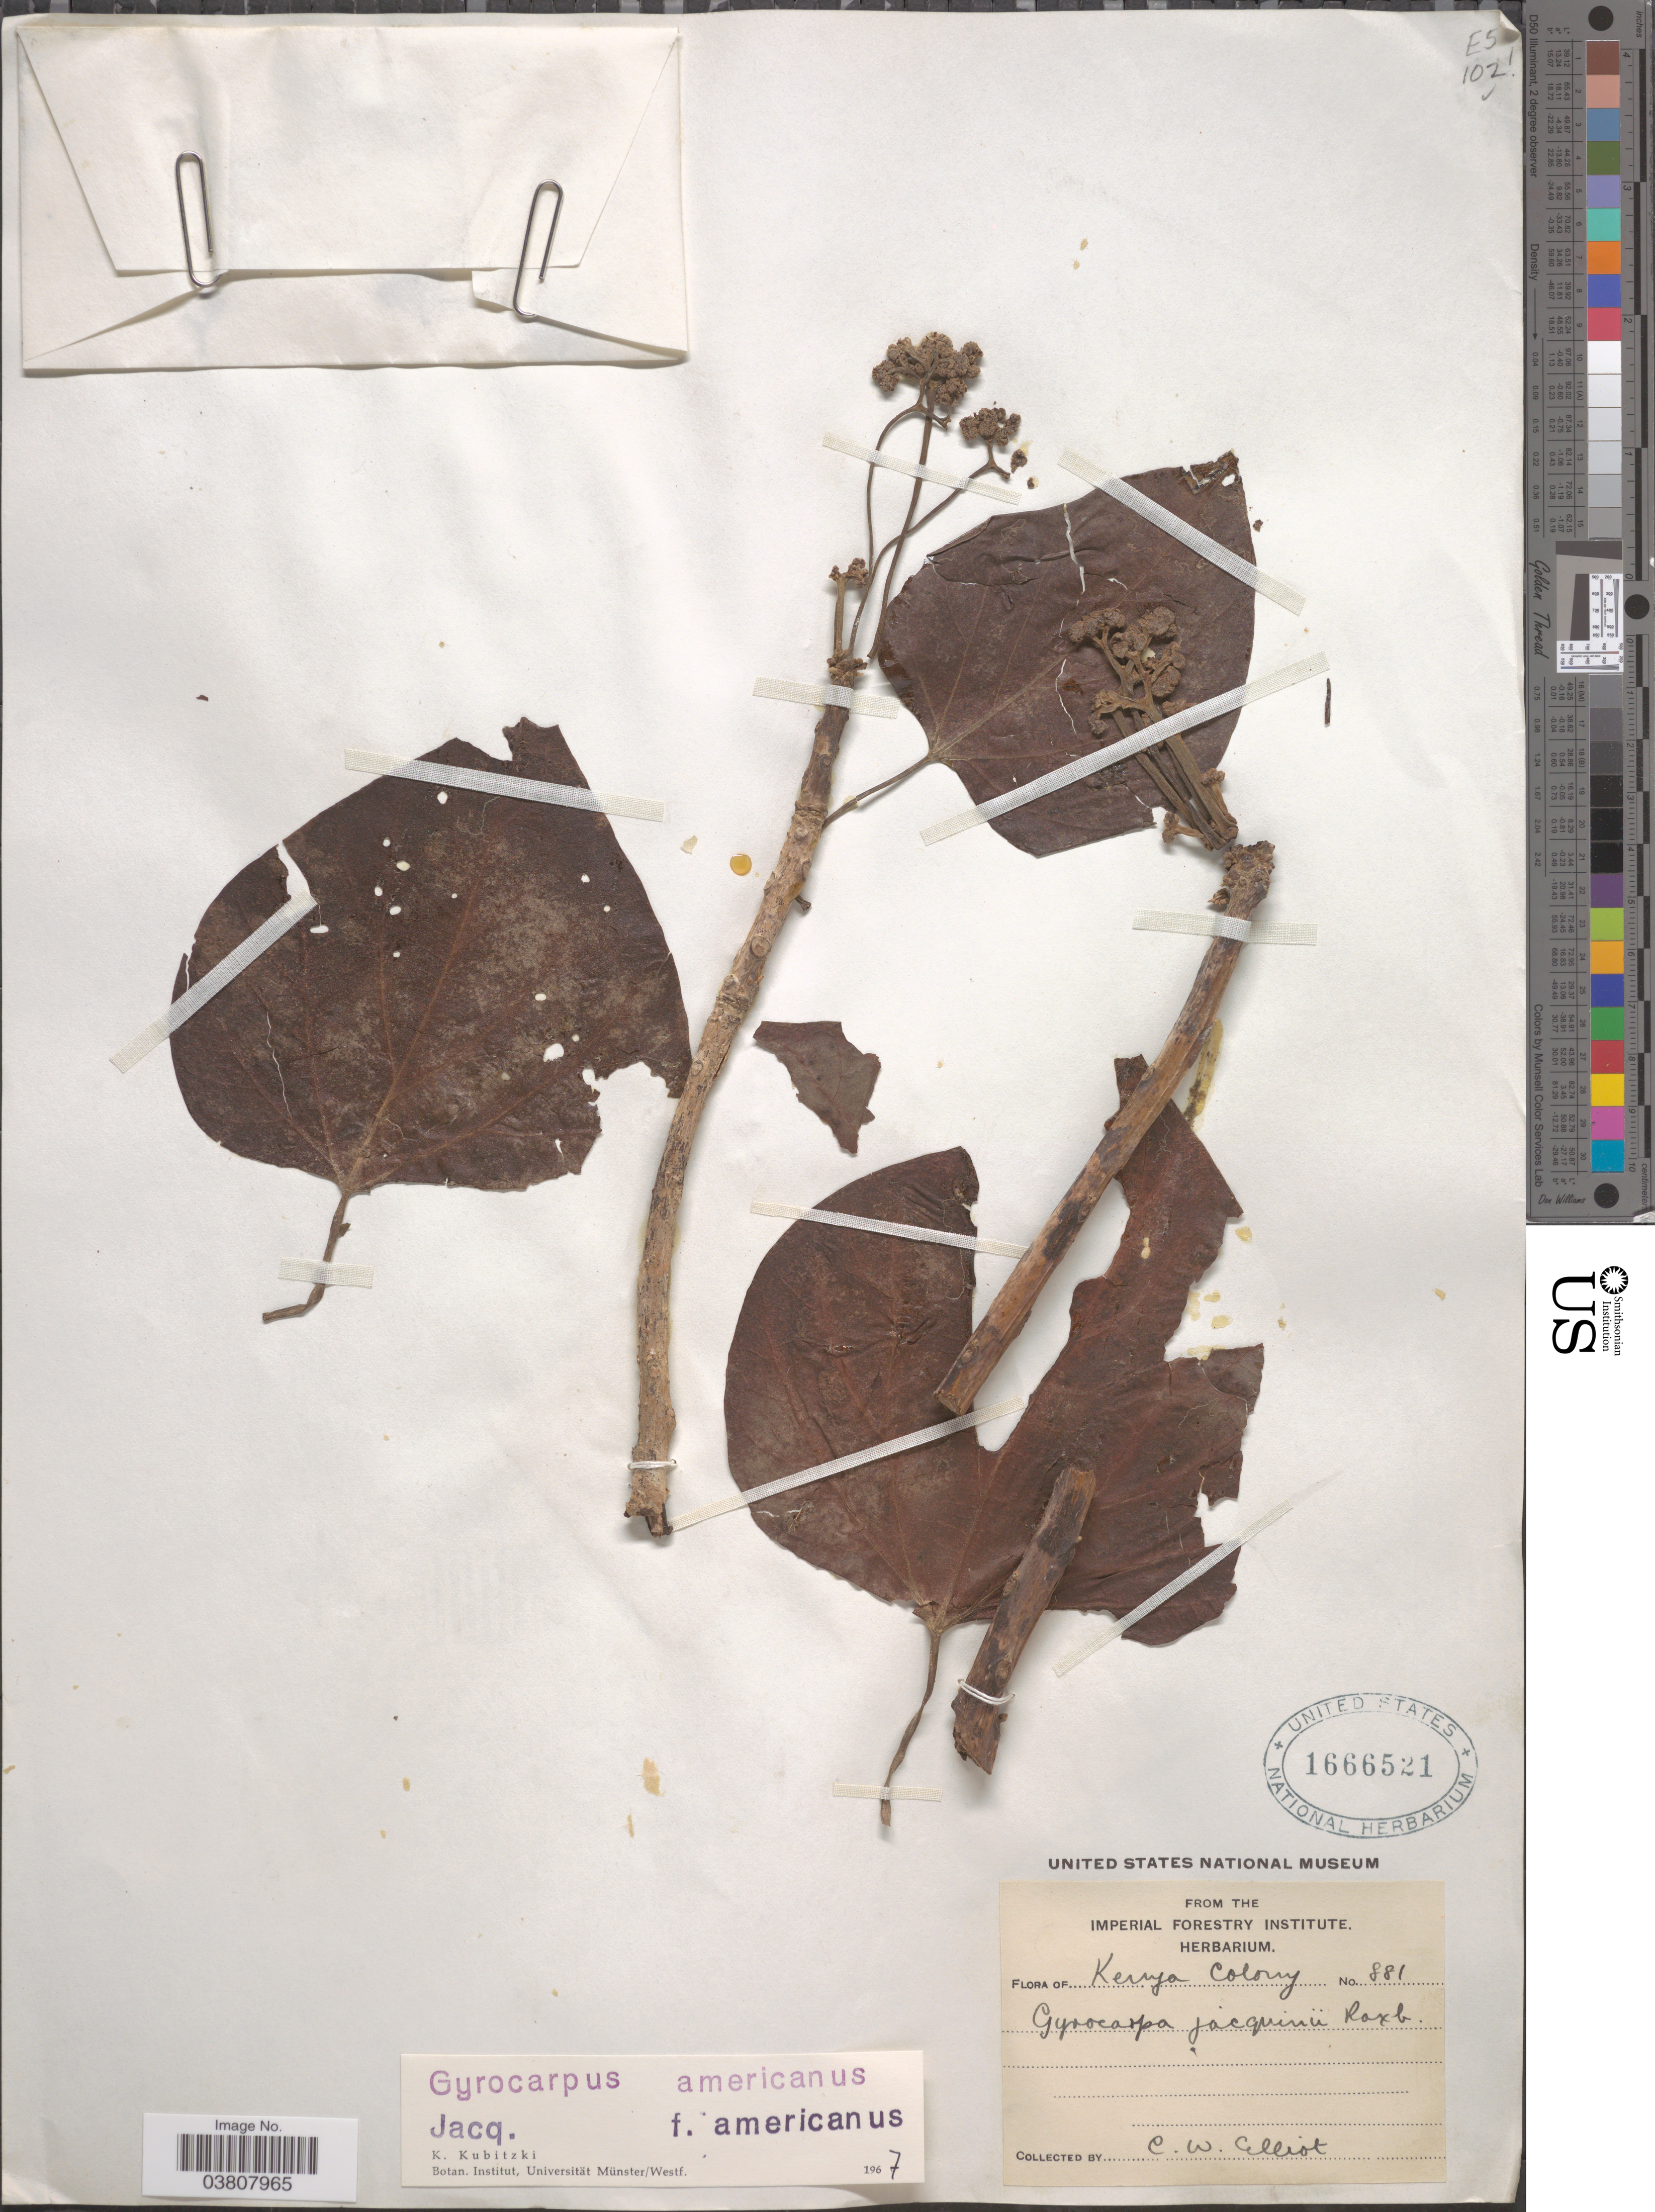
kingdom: Plantae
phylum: Tracheophyta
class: Magnoliopsida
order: Laurales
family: Hernandiaceae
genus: Gyrocarpus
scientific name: Gyrocarpus americanus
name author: Jacq.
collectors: C. Elliot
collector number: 881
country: Kenya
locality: Kenya Colony.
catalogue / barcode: US 1666521